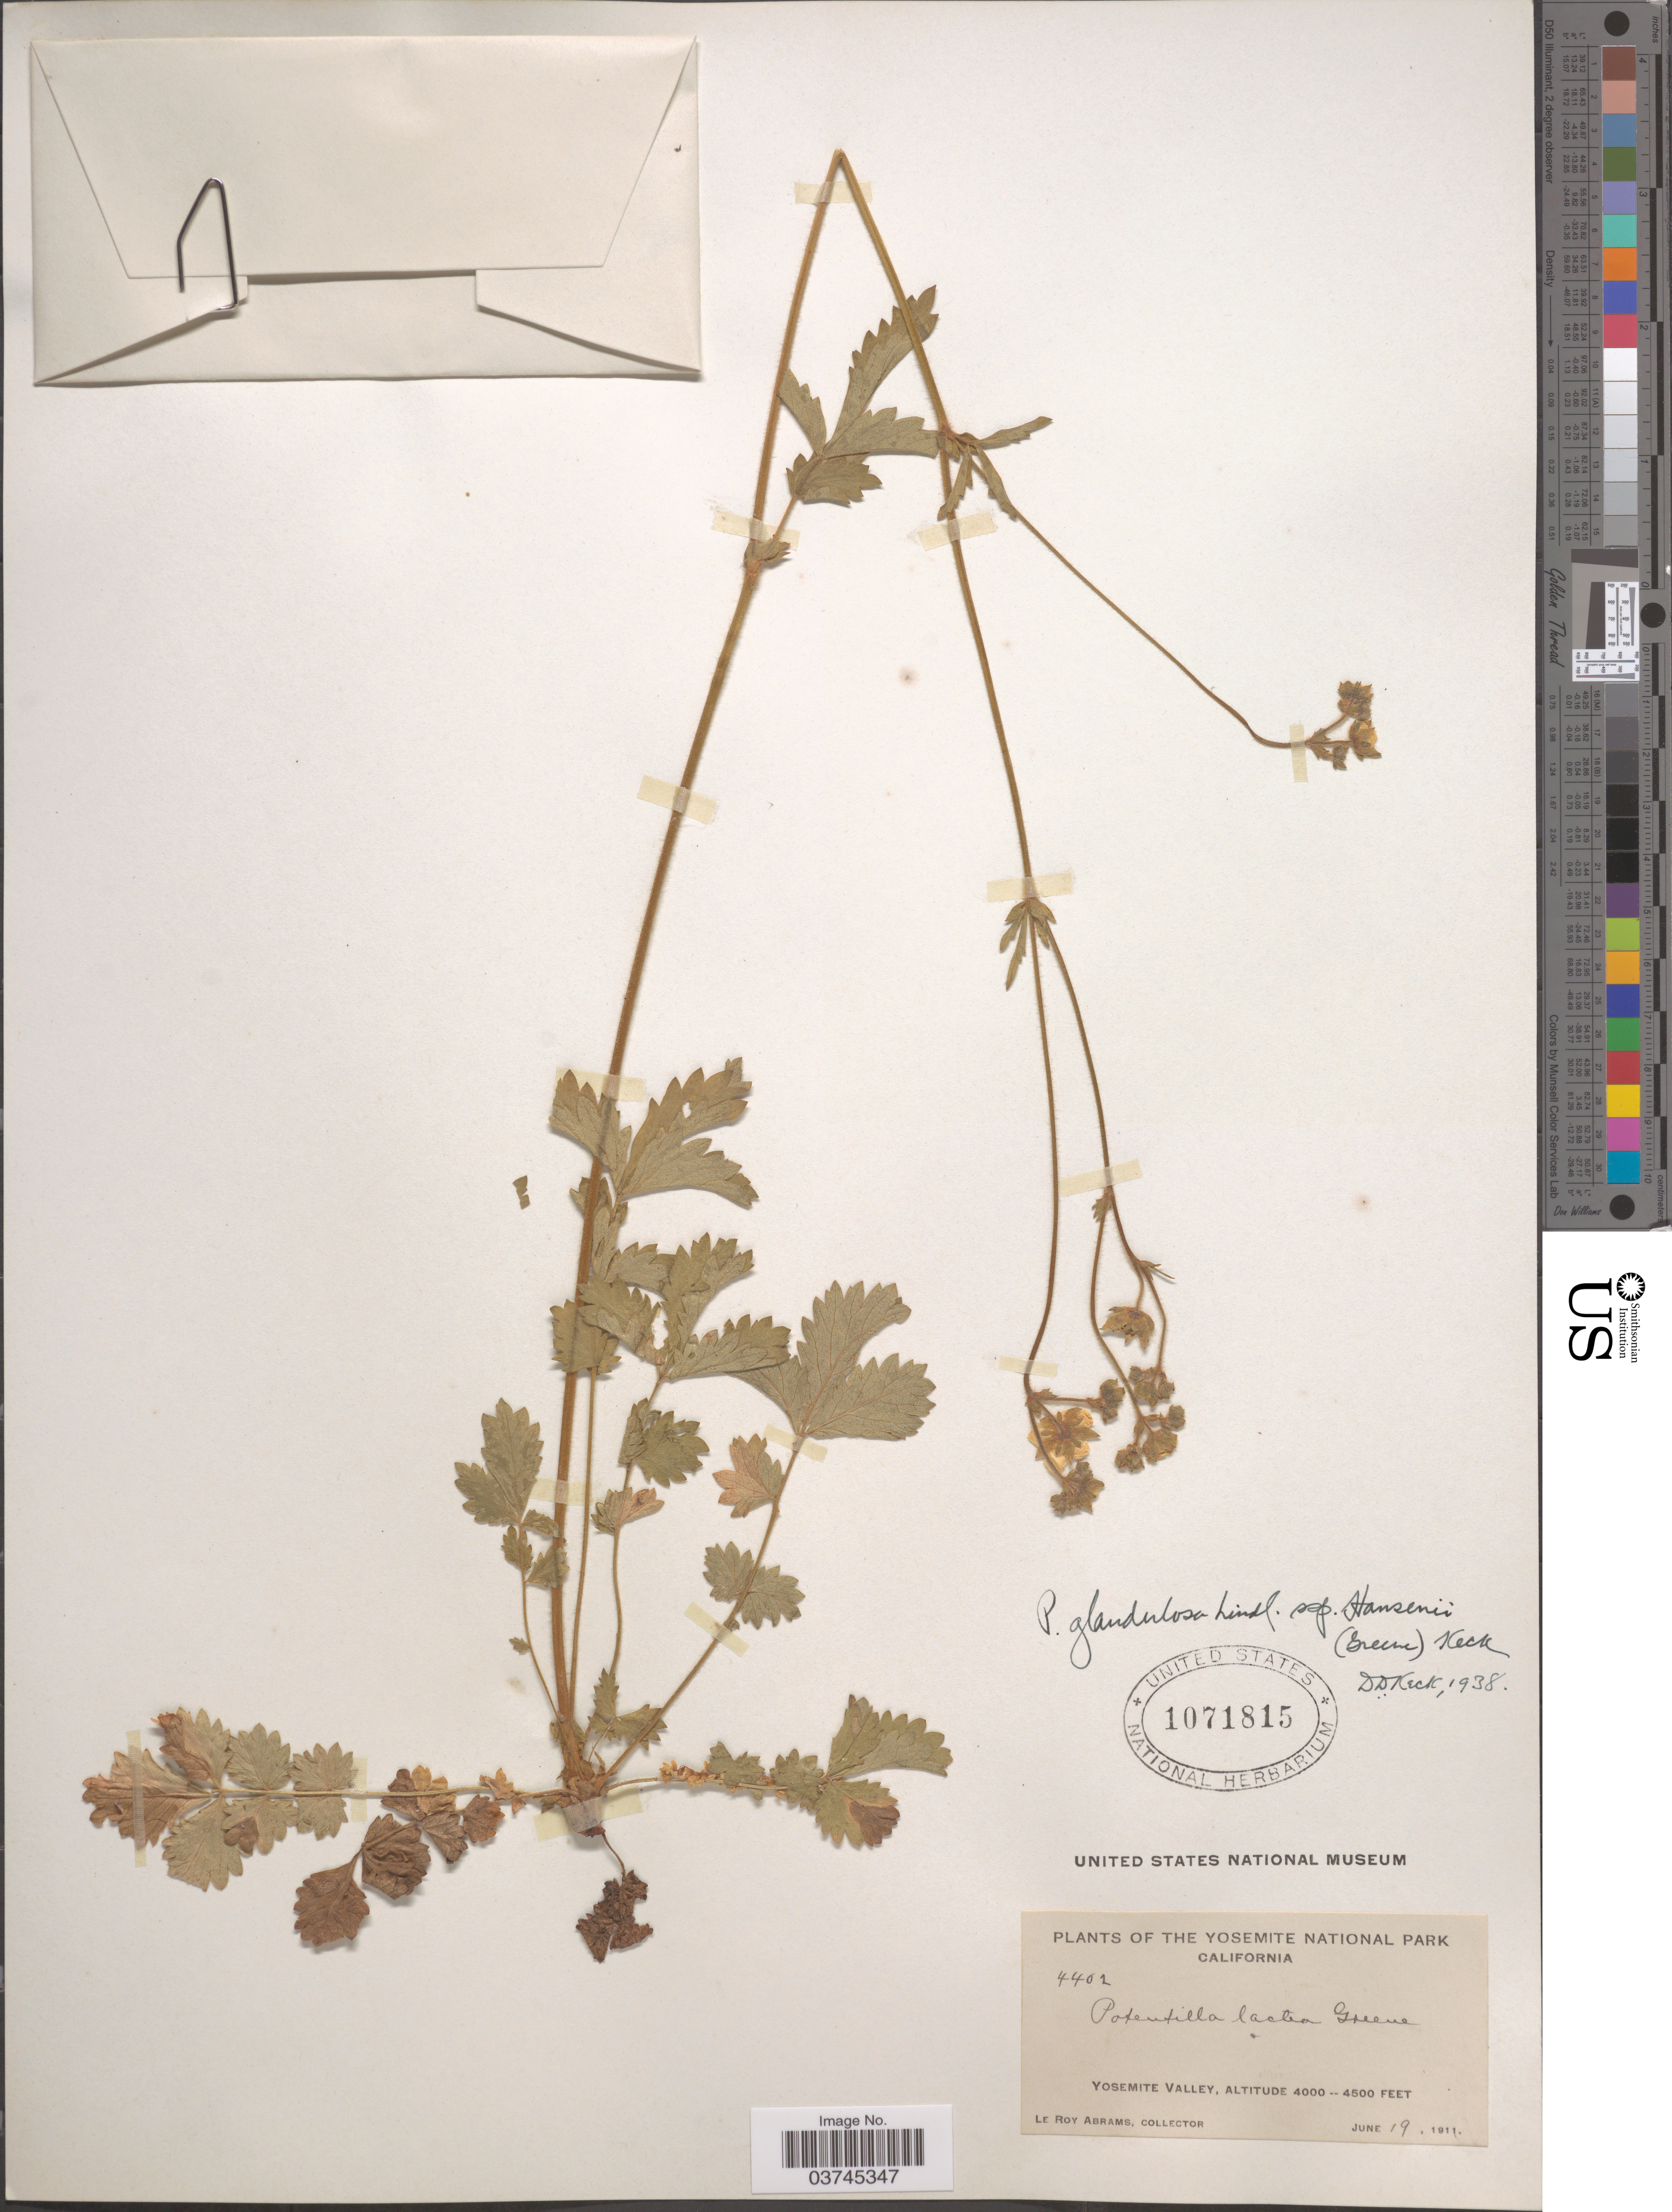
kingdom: Plantae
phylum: Tracheophyta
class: Magnoliopsida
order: Rosales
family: Rosaceae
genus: Drymocallis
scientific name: Drymocallis hansenii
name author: (Greene) Rydb.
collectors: L. Abrams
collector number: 4402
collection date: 1911-06-19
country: United States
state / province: California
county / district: Mariposa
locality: Yosemite National Park. Yosemite Valley.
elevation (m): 1219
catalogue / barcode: US 1071815